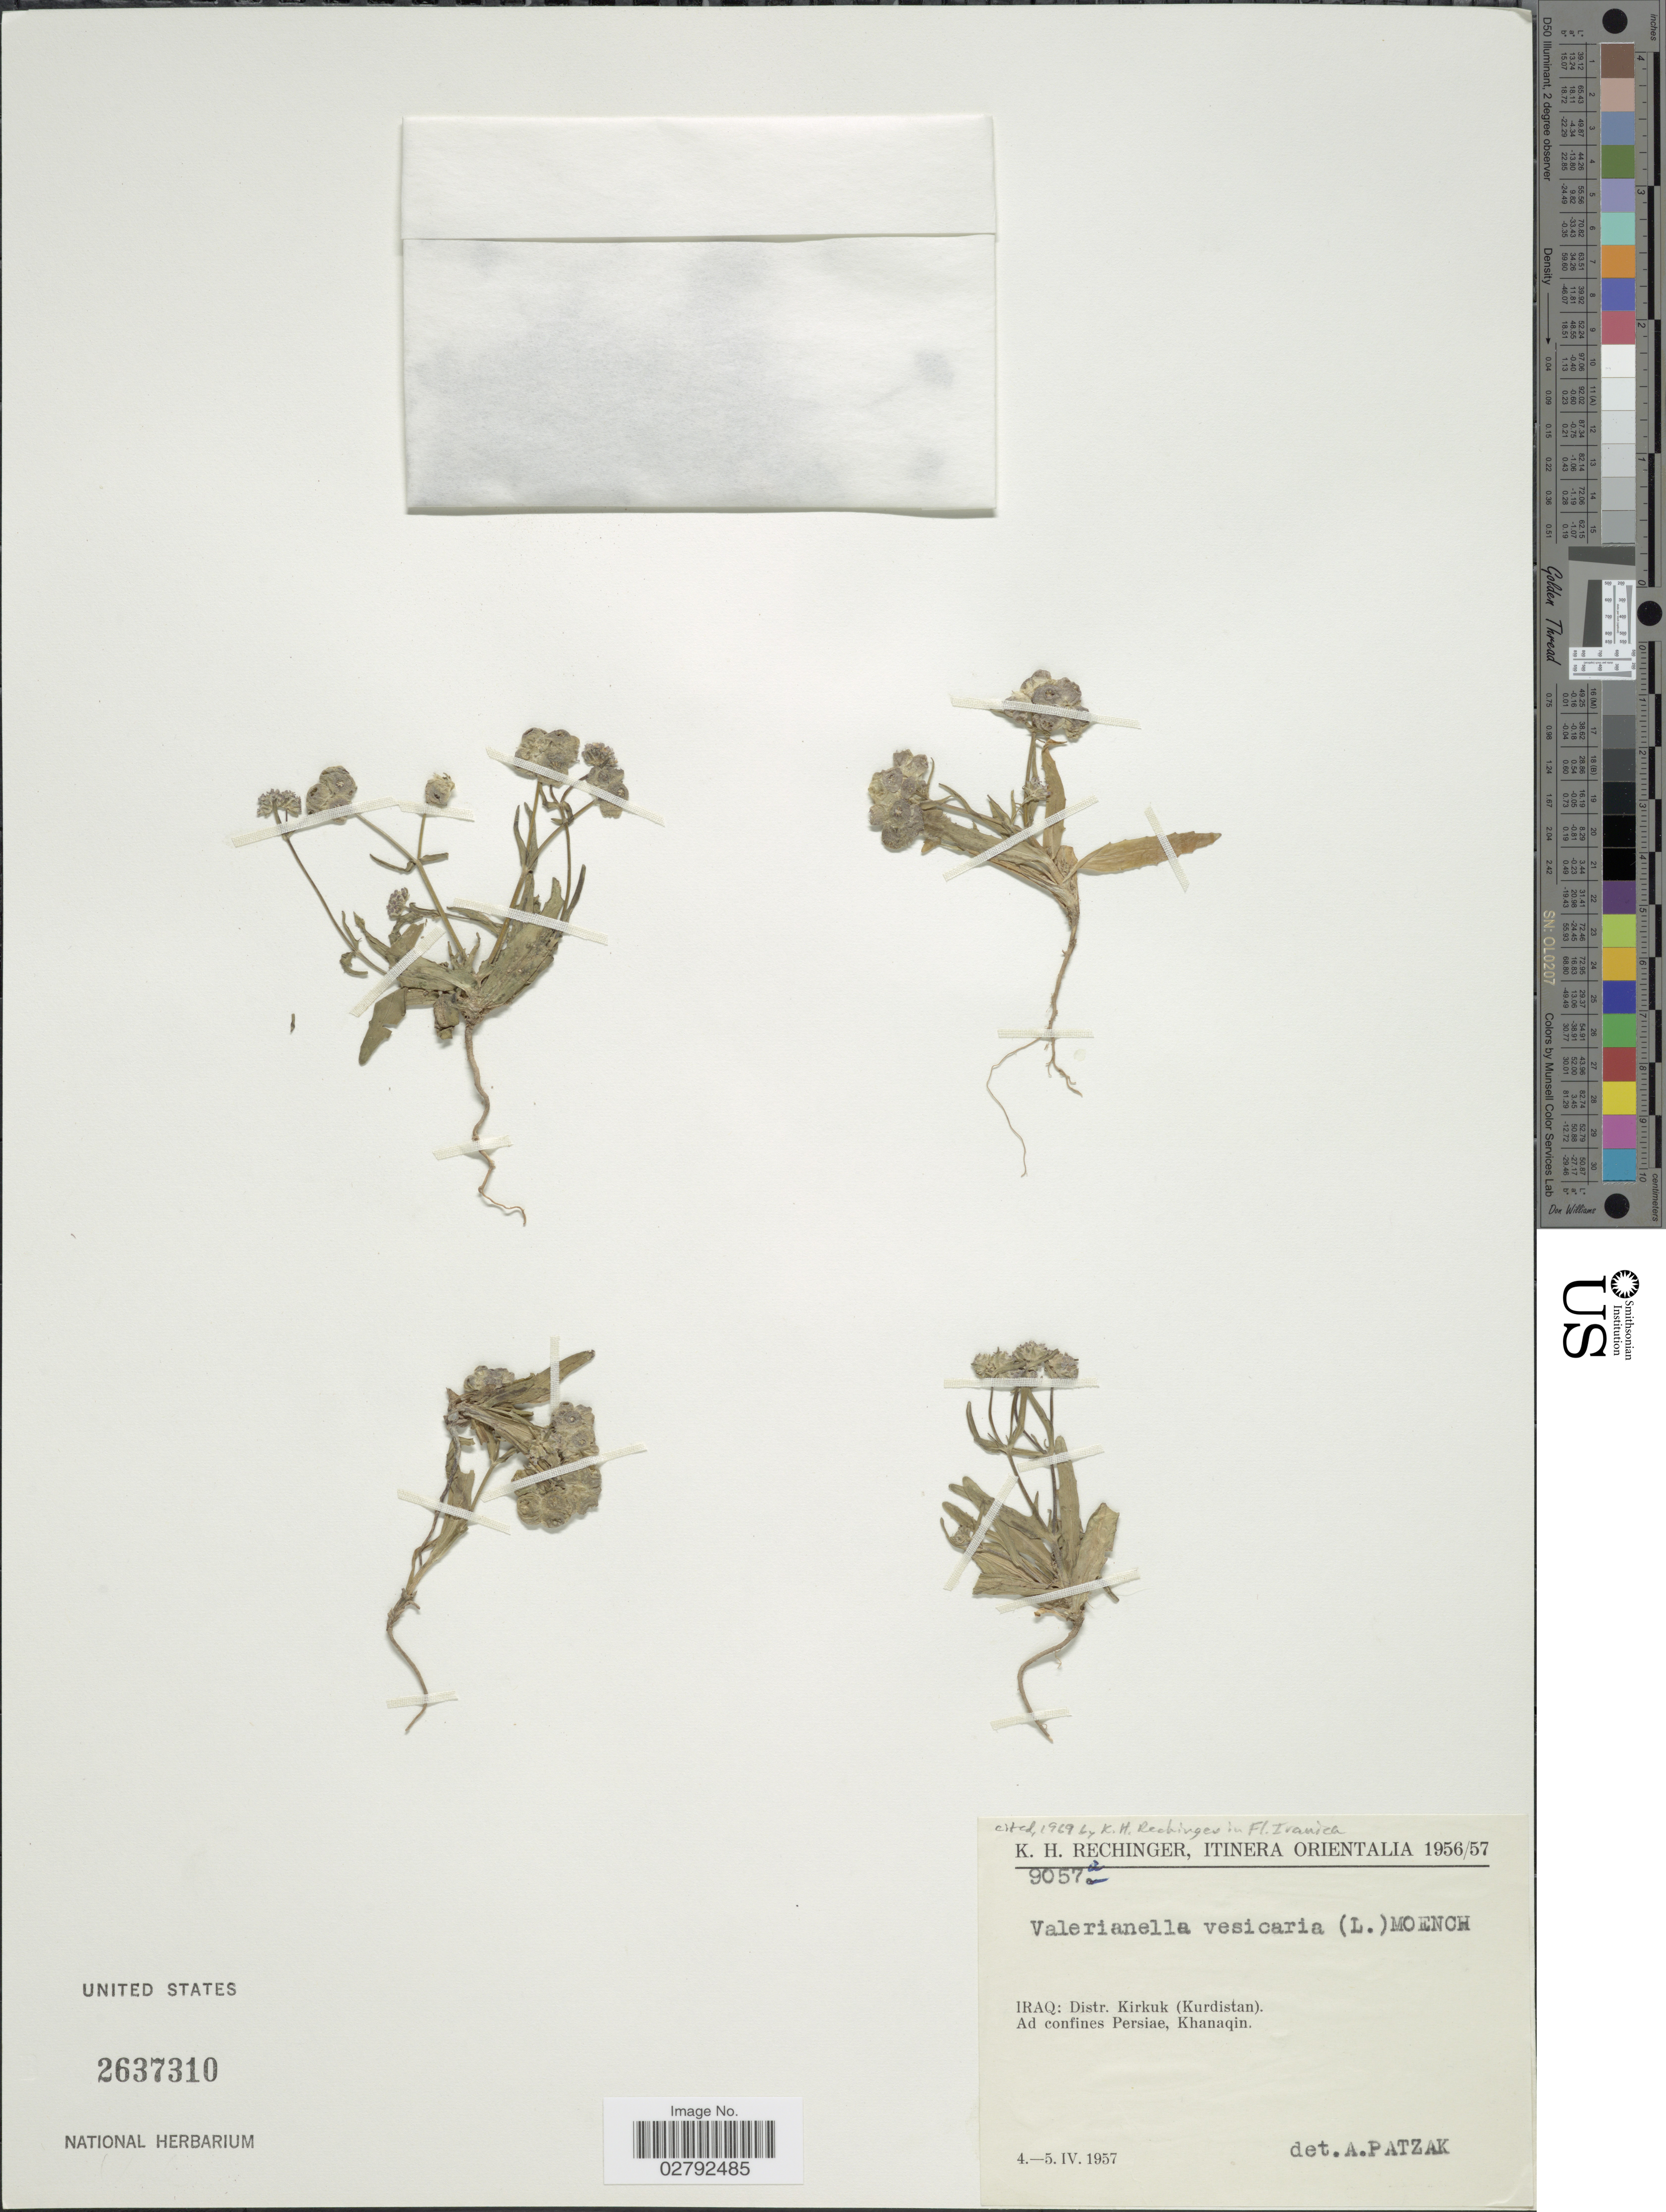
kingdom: Plantae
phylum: Tracheophyta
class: Magnoliopsida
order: Dipsacales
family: Caprifoliaceae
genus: Valerianella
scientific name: Valerianella vesicaria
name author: (L.) Moench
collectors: K. H. Rechinger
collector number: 9057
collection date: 1957-04-04/1957-04-05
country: Iraq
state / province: Kirkūk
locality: Distr. Kirkuk (Kurdistan). Ad confines Persiae, Khanaqin.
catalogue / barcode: US 2637310